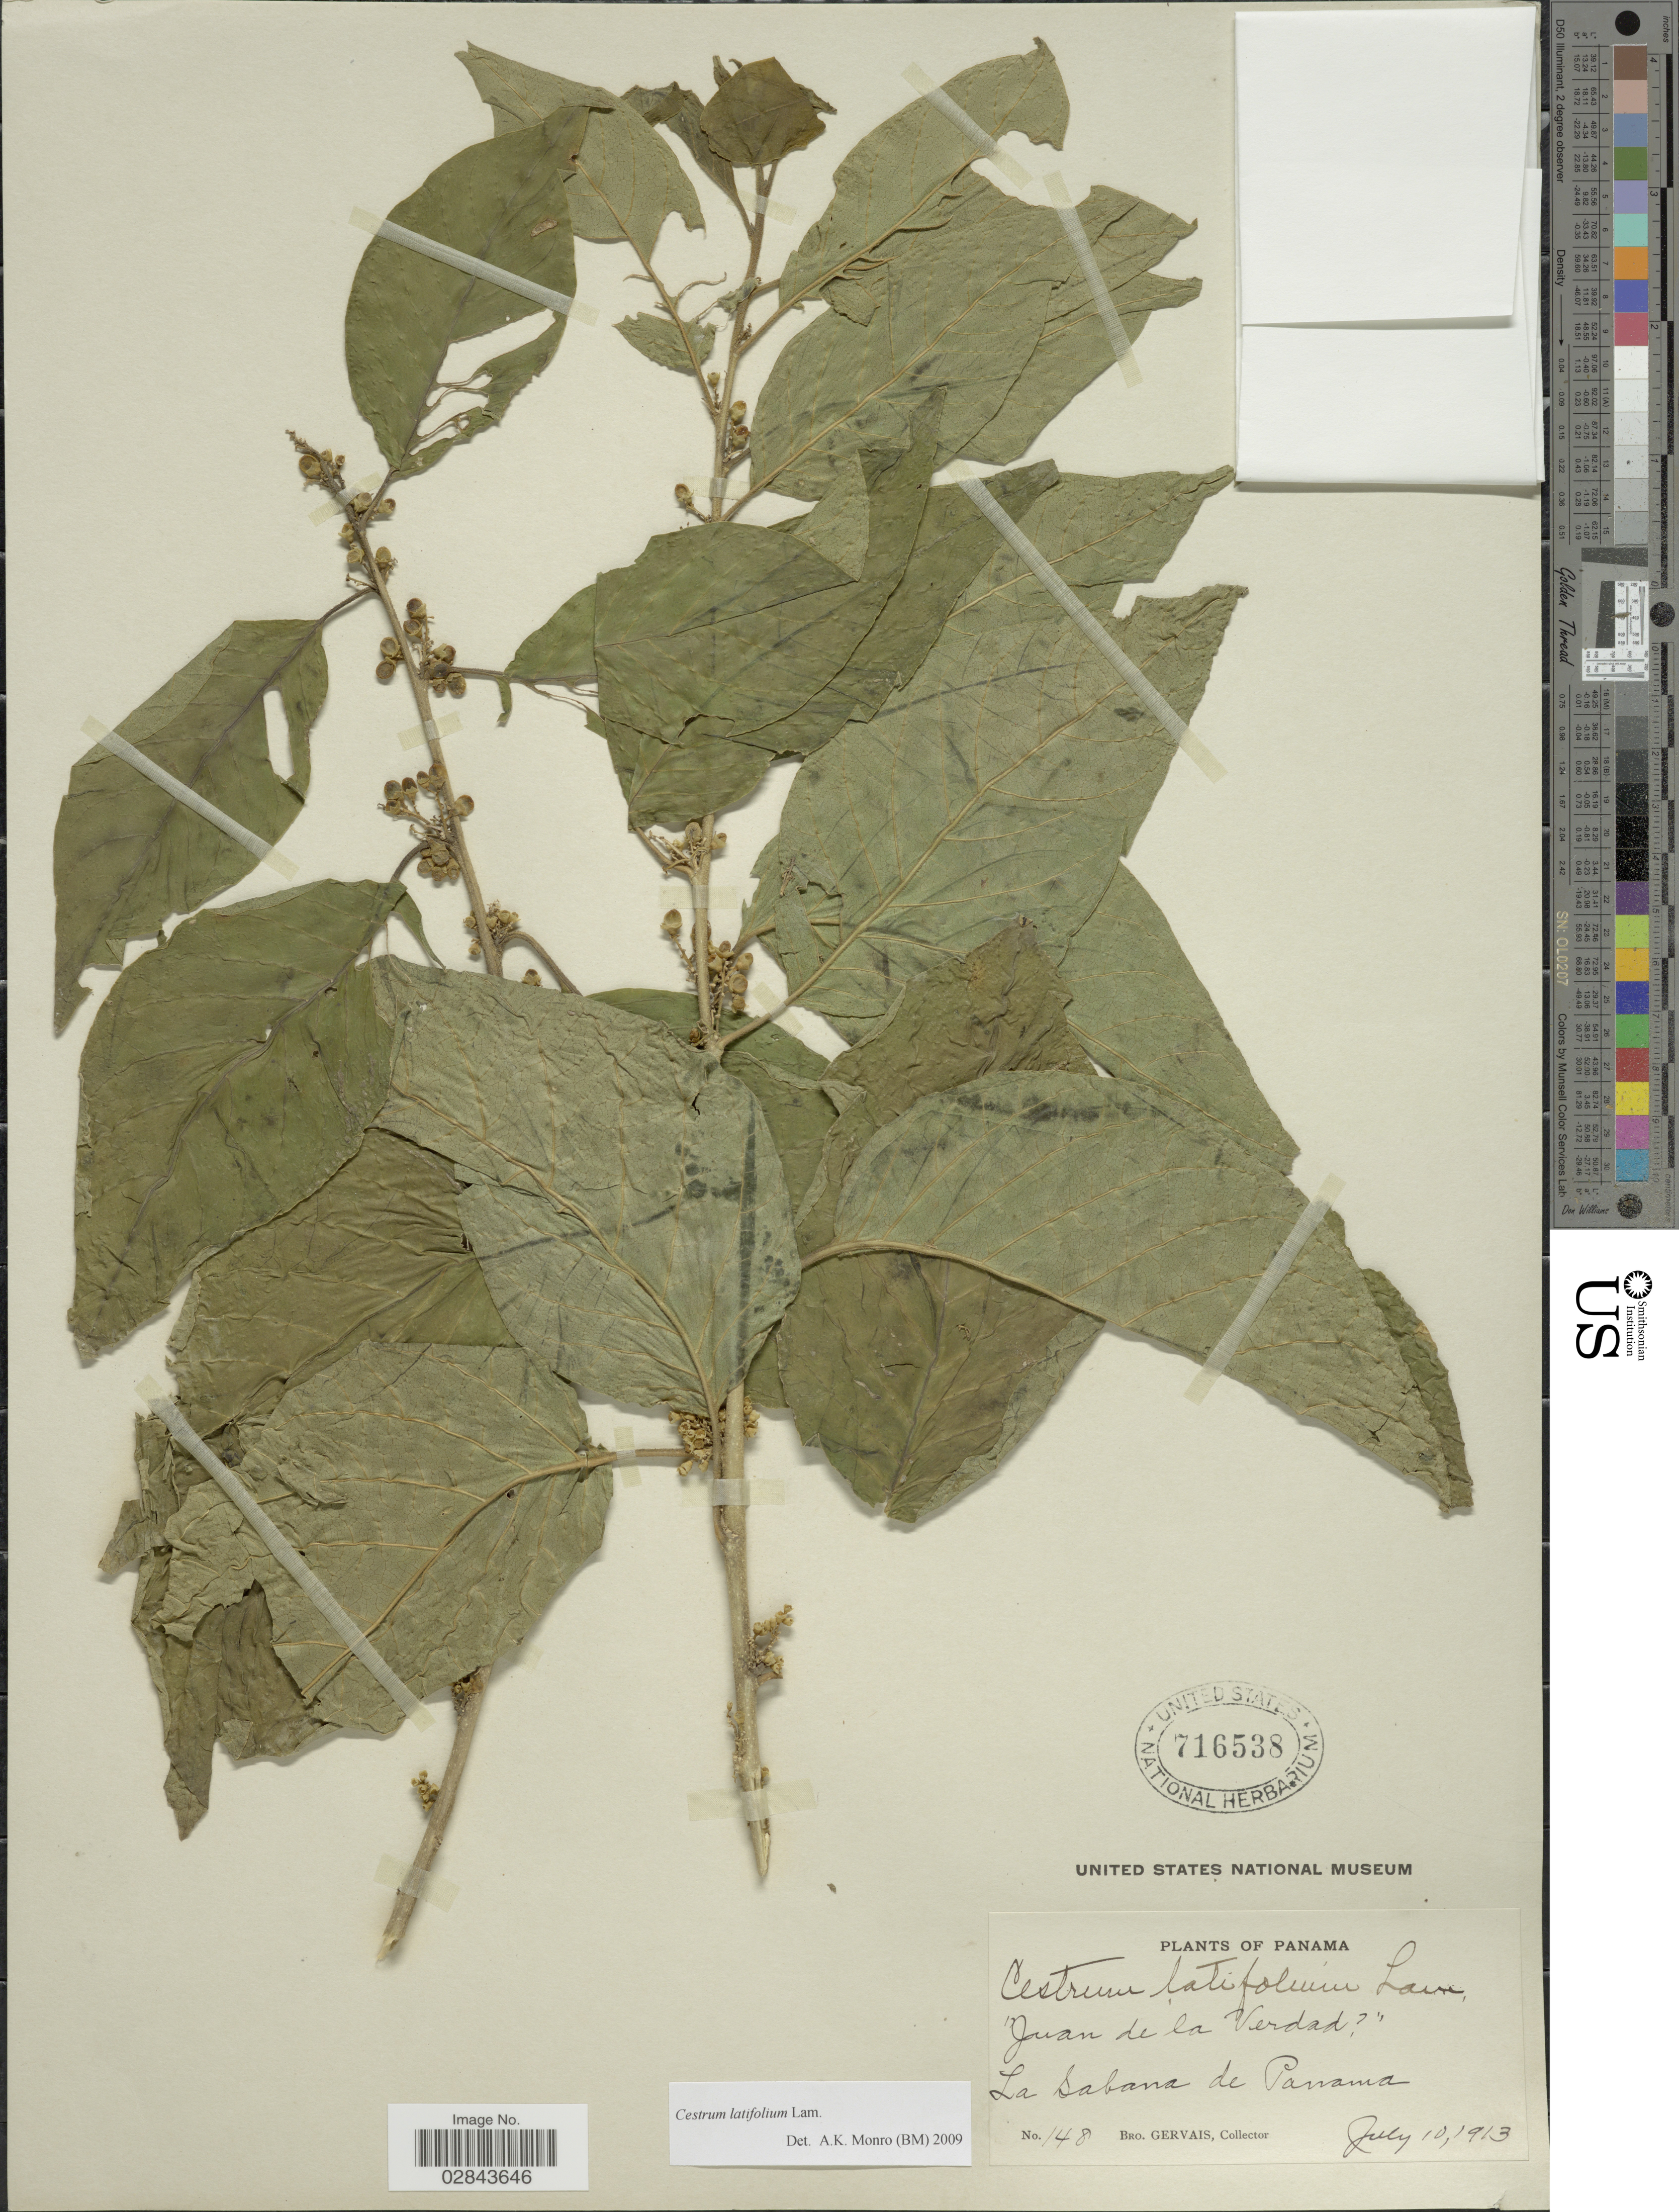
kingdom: Plantae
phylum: Tracheophyta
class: Magnoliopsida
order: Solanales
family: Solanaceae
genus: Cestrum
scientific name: Cestrum latifolium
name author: Lam.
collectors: B. Gervais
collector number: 148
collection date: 1913-07-10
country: Panama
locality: La Sabana de Panama.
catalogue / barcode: US 716538